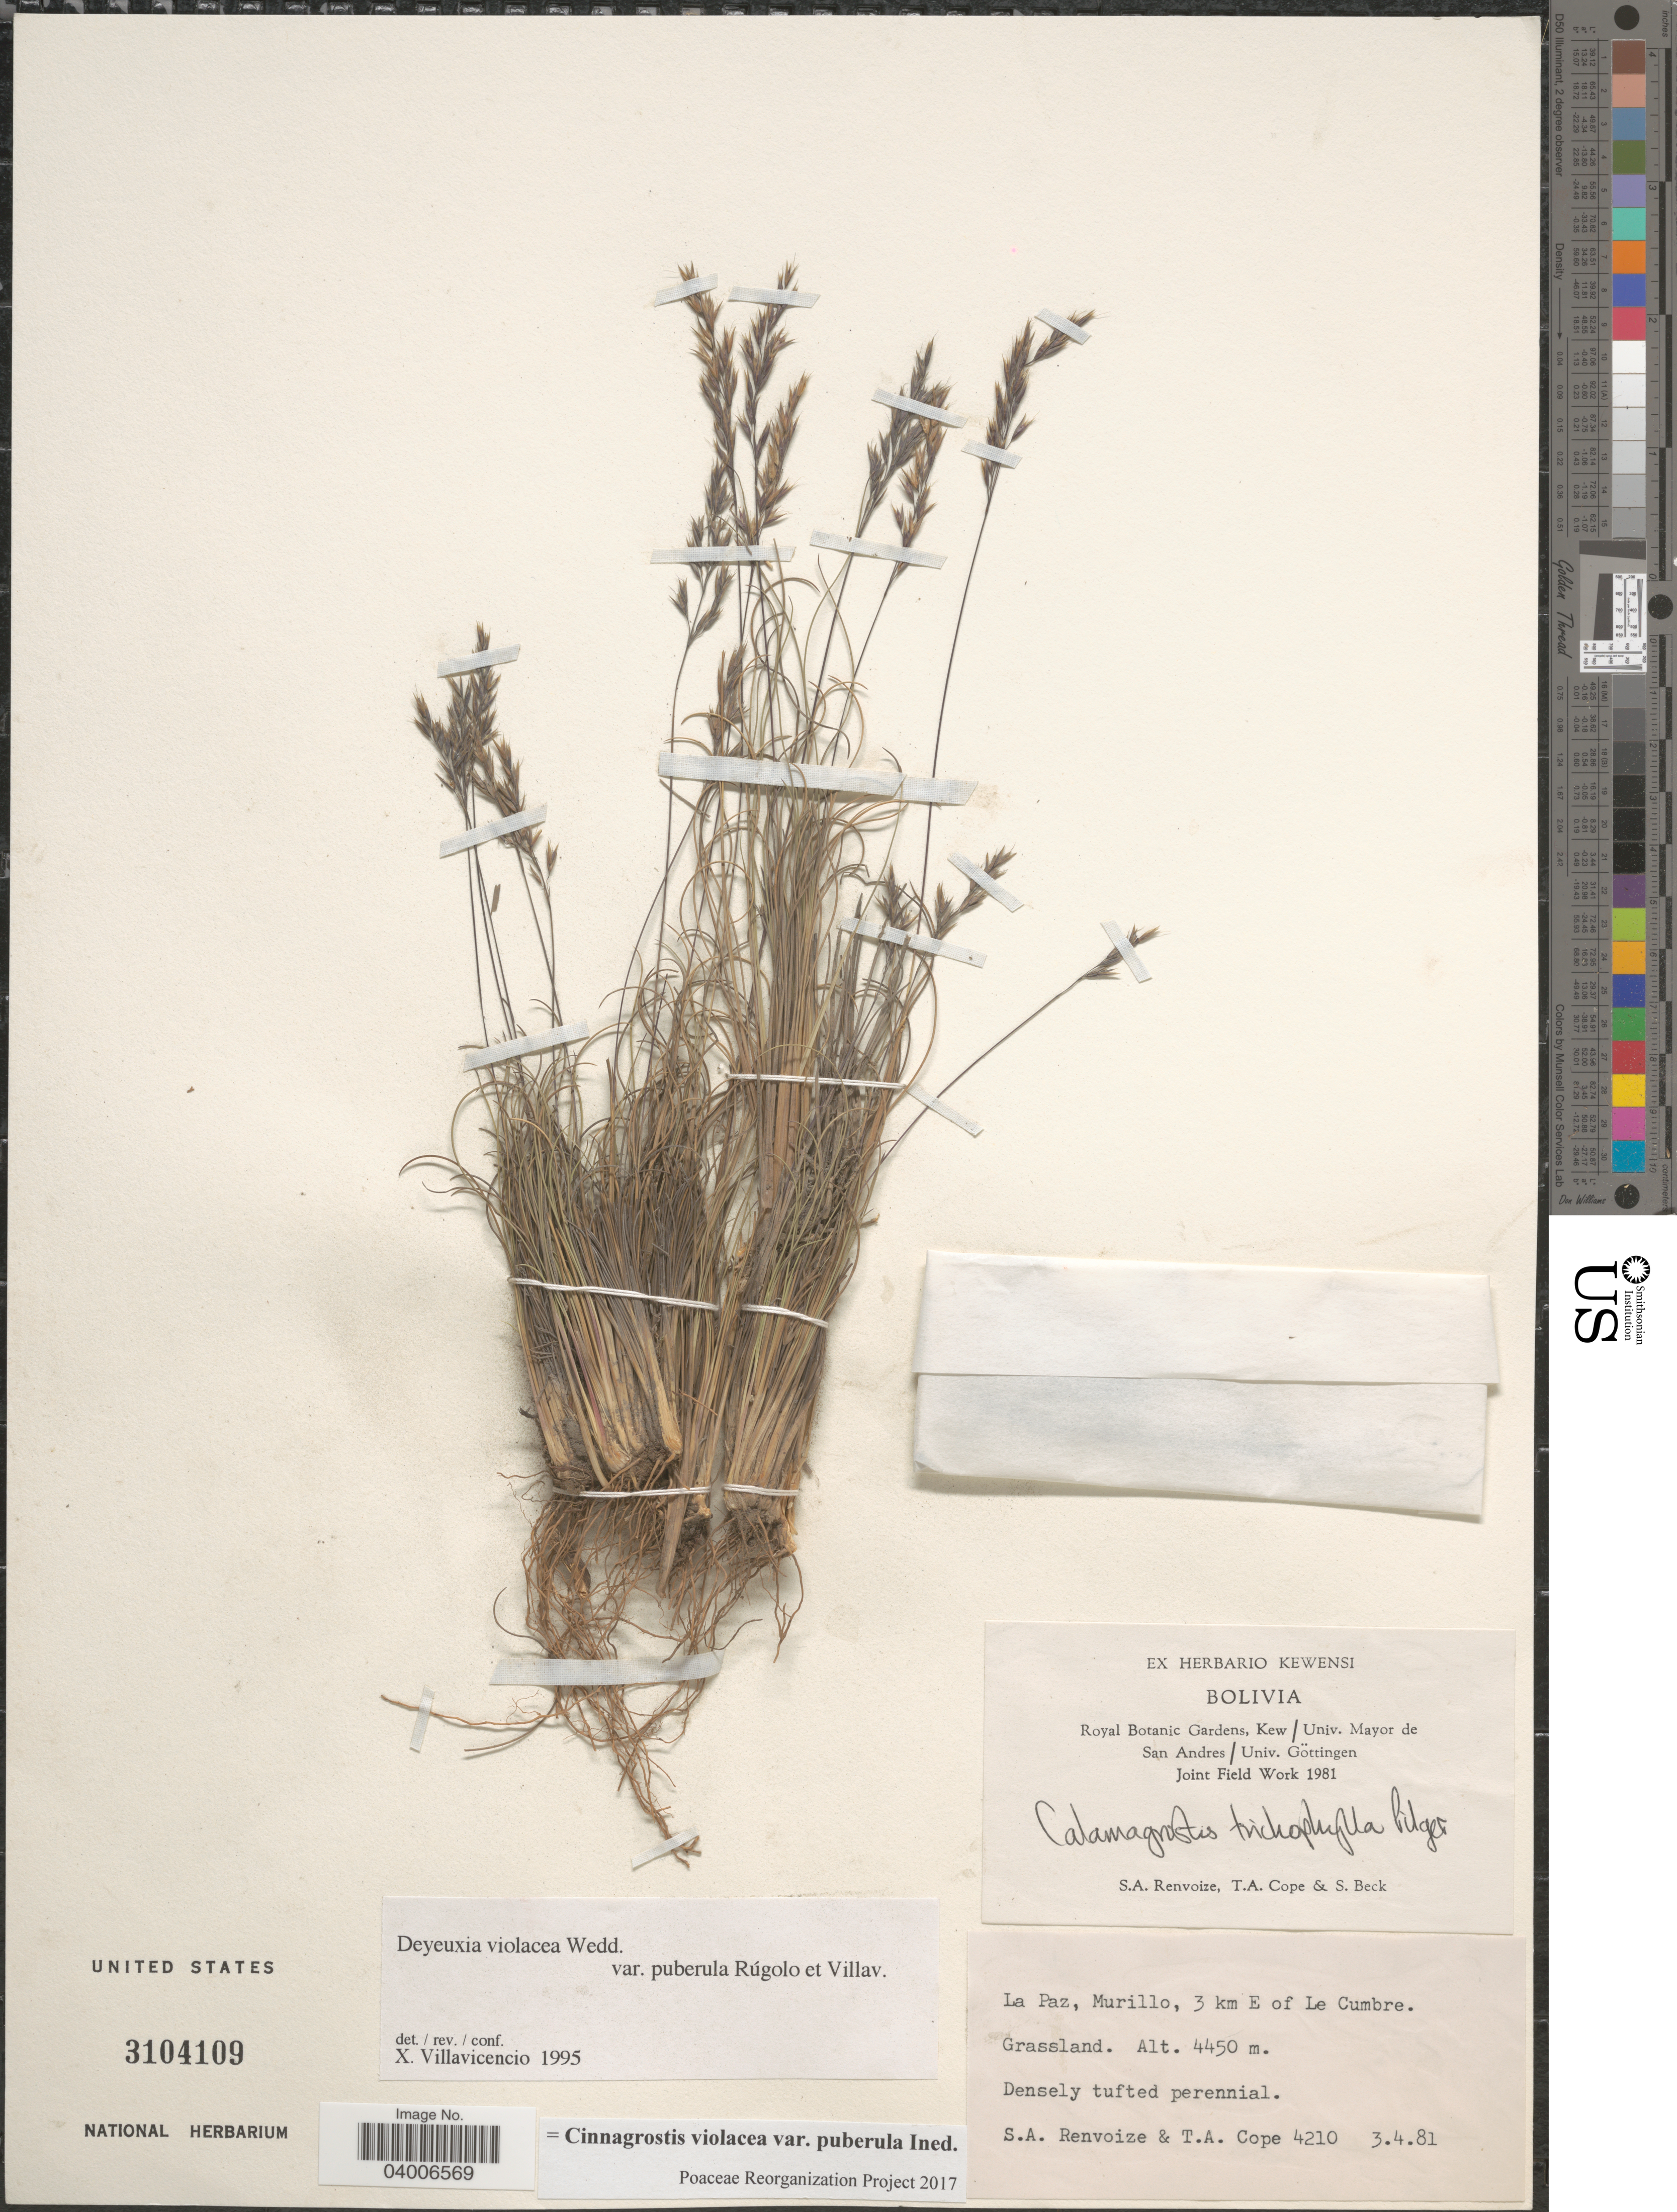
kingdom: Plantae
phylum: Tracheophyta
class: Liliopsida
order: Poales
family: Poaceae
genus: Cinnagrostis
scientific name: Cinnagrostis violacea var. puberula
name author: (Rúgolo & Villav.) P.M. Peterson et al.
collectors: S. A. Renvoize, T. A. Cope & S. G. Beck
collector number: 4210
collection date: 1981-04-03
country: Bolivia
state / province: La Paz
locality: Murillo, 3 km E of Le Cumbre.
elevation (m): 4450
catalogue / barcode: US 3104109